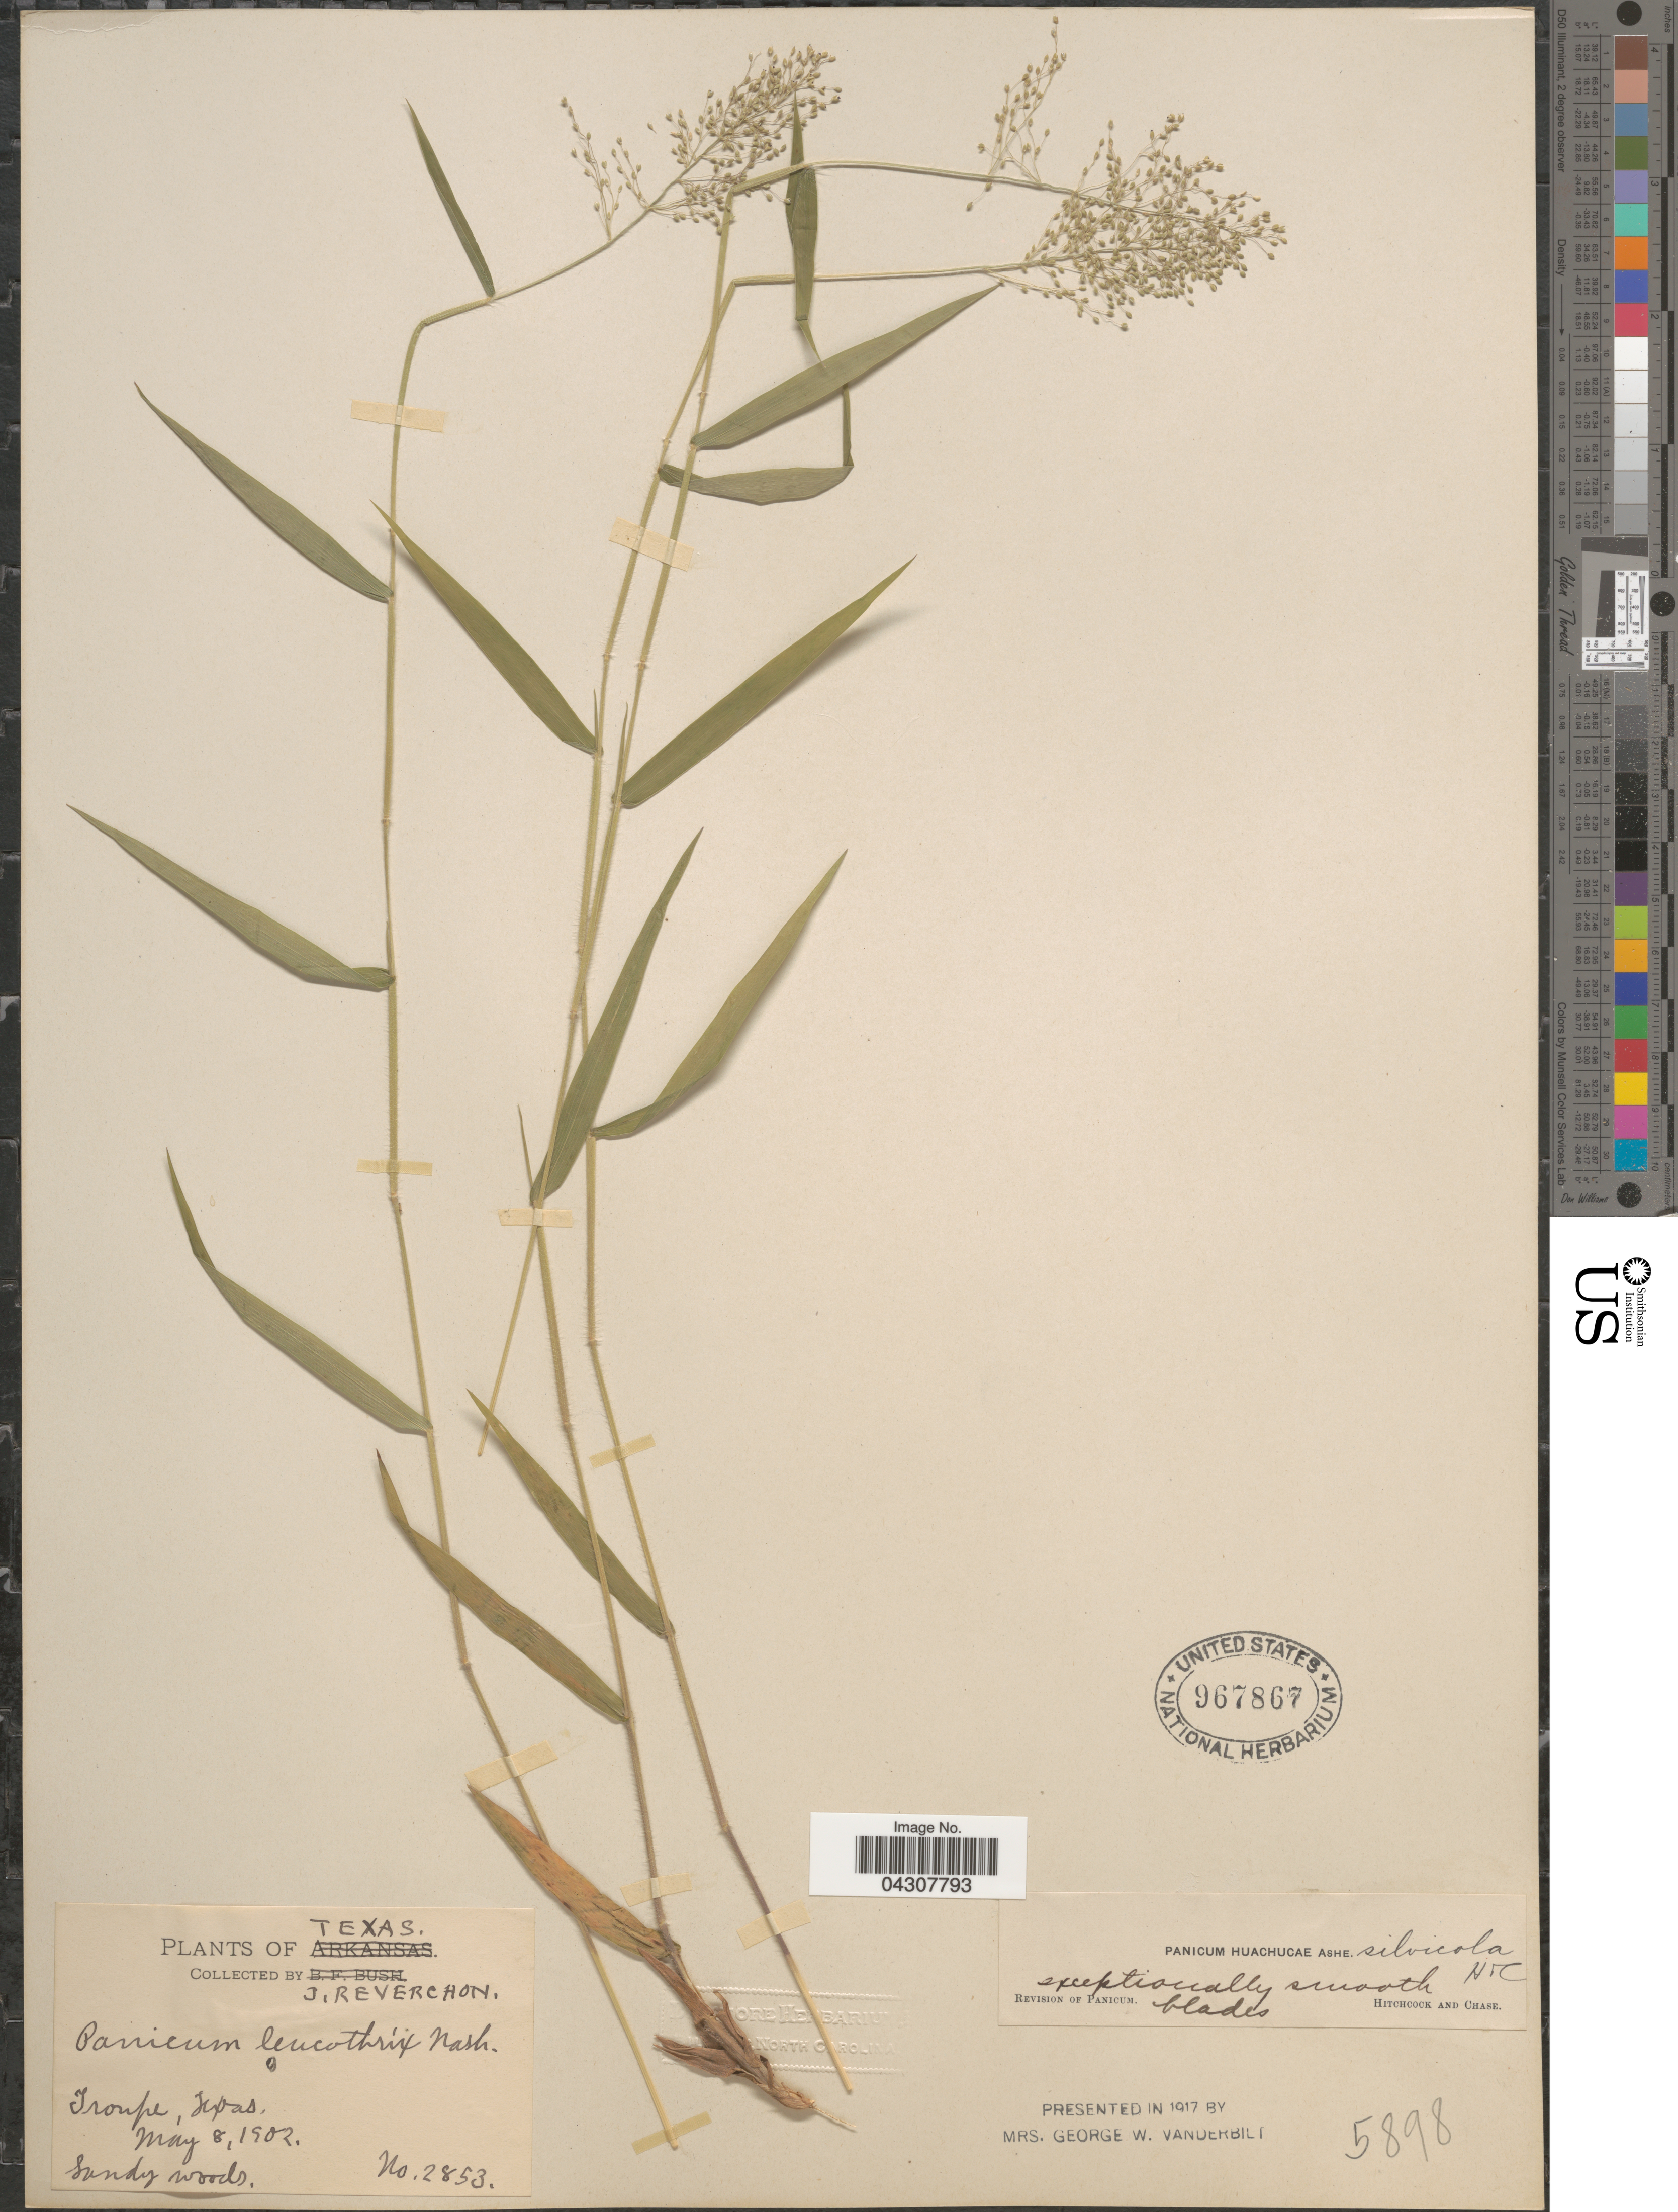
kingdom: Plantae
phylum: Tracheophyta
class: Liliopsida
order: Poales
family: Poaceae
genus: Dichanthelium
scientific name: Dichanthelium acuminatum var. acuminatum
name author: (Sw.) Gould & C.A. Clark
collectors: J. Reverchon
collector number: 2853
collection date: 1902-05-08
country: United States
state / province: Texas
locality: Troupe.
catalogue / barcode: US 967867